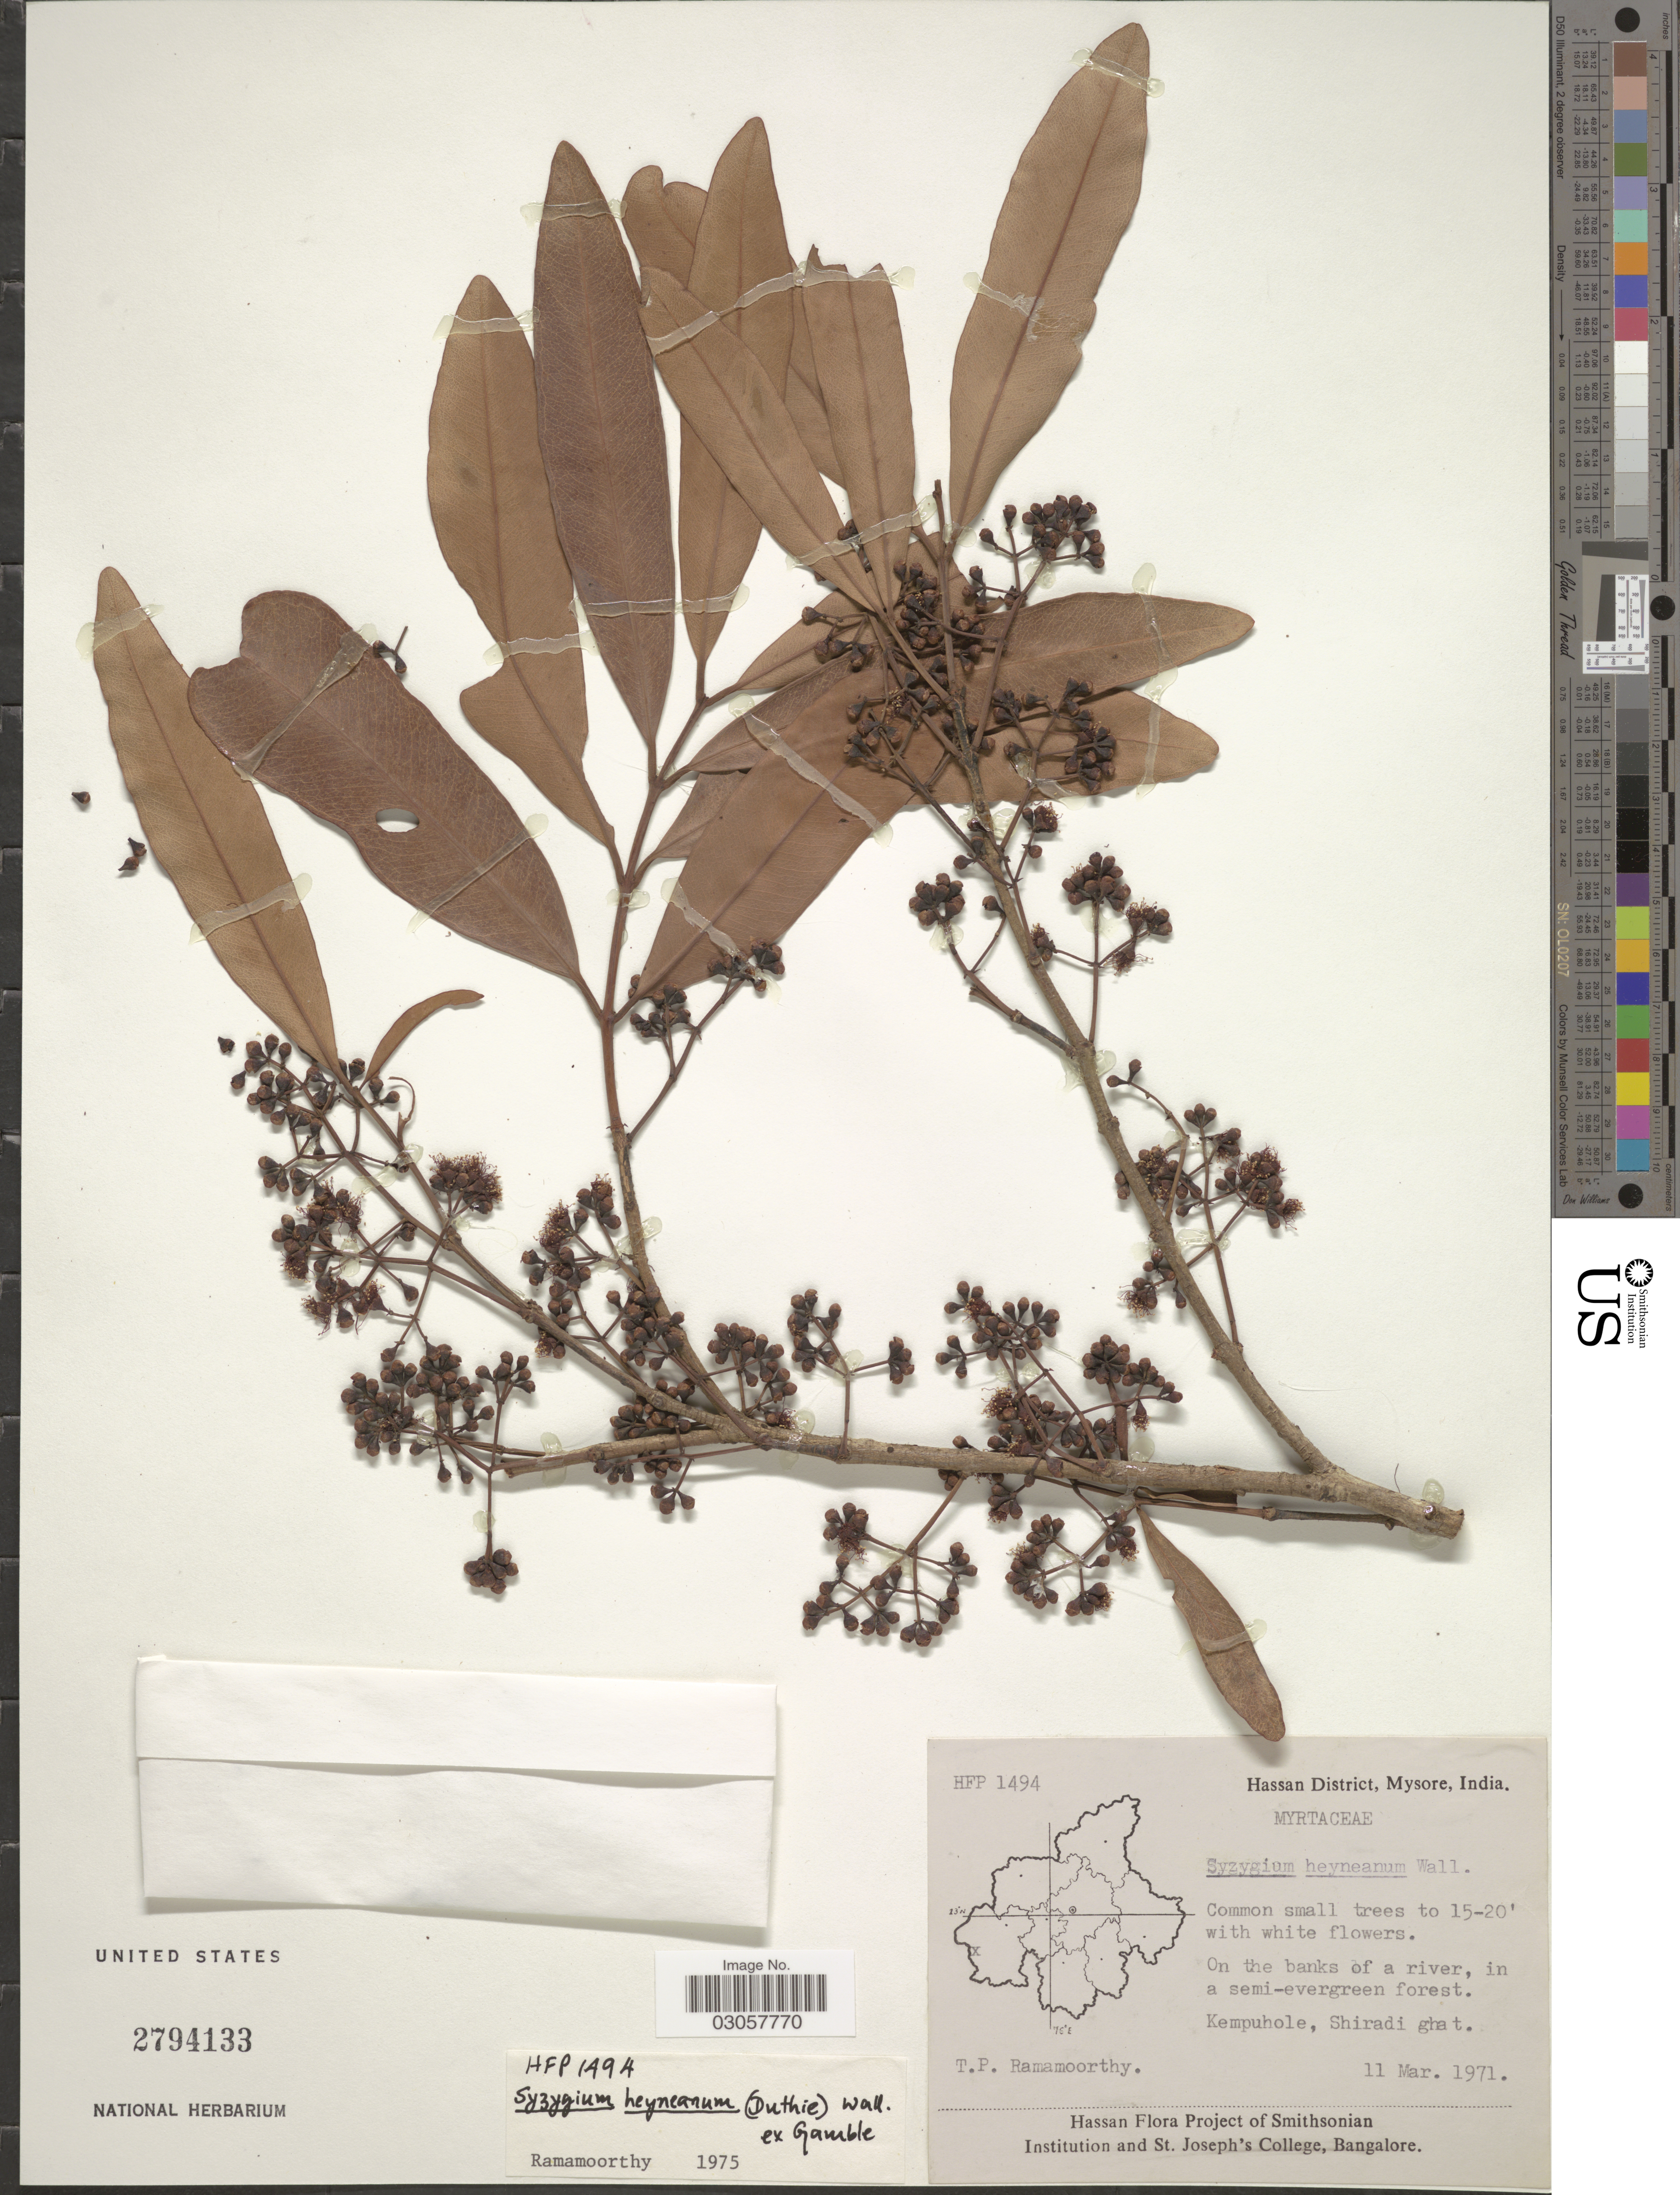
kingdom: Plantae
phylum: Tracheophyta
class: Magnoliopsida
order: Myrtales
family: Myrtaceae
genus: Syzygium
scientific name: Syzygium heyneanum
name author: (Duthie) Gamble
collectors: T. P. Ramamoorthy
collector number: HFP 1494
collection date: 1971-03-11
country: India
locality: Hassan District, Mysore. On the banks of a river, in a semi-evergreen forest. Kempuhole, Shiradi ghat.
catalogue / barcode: US 2794133